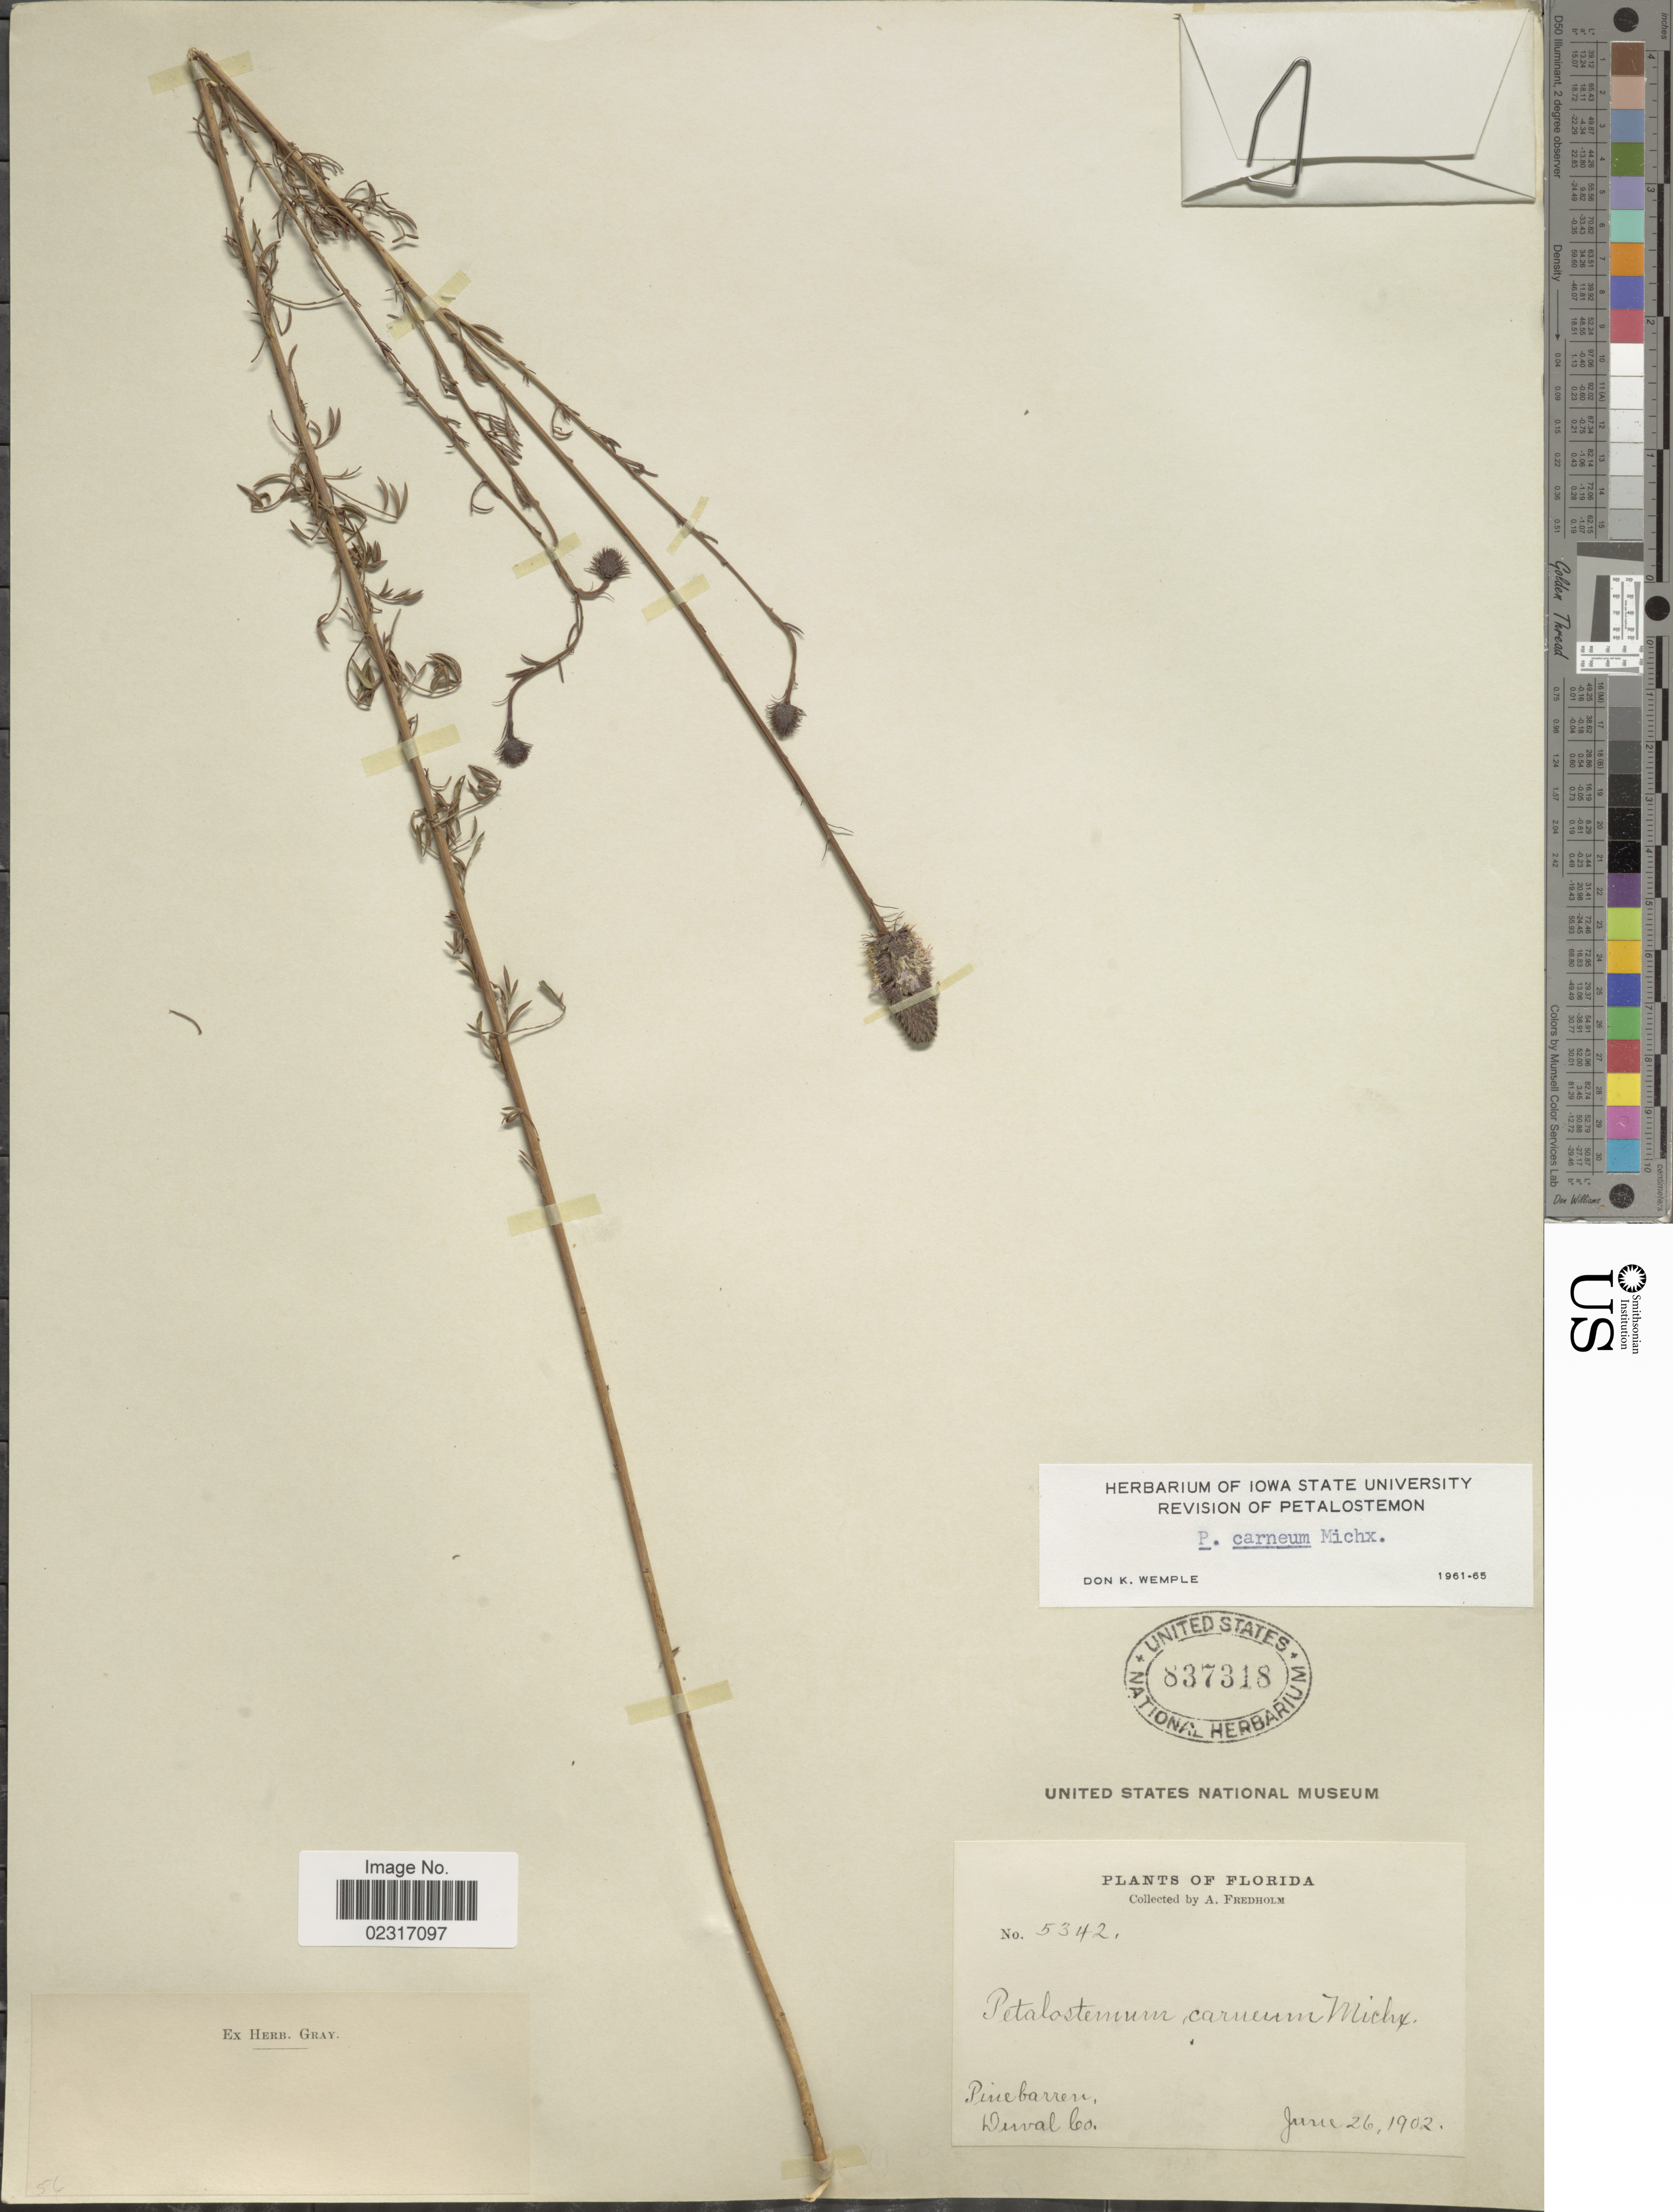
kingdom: Plantae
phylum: Tracheophyta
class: Magnoliopsida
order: Fabales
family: Fabaceae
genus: Dalea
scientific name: Dalea carnea var. carnea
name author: (Michx.) Poir.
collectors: A. Fredholm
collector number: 5342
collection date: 1902-06-26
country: United States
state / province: Florida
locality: Pinebarren, Duval Co.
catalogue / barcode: US 837318